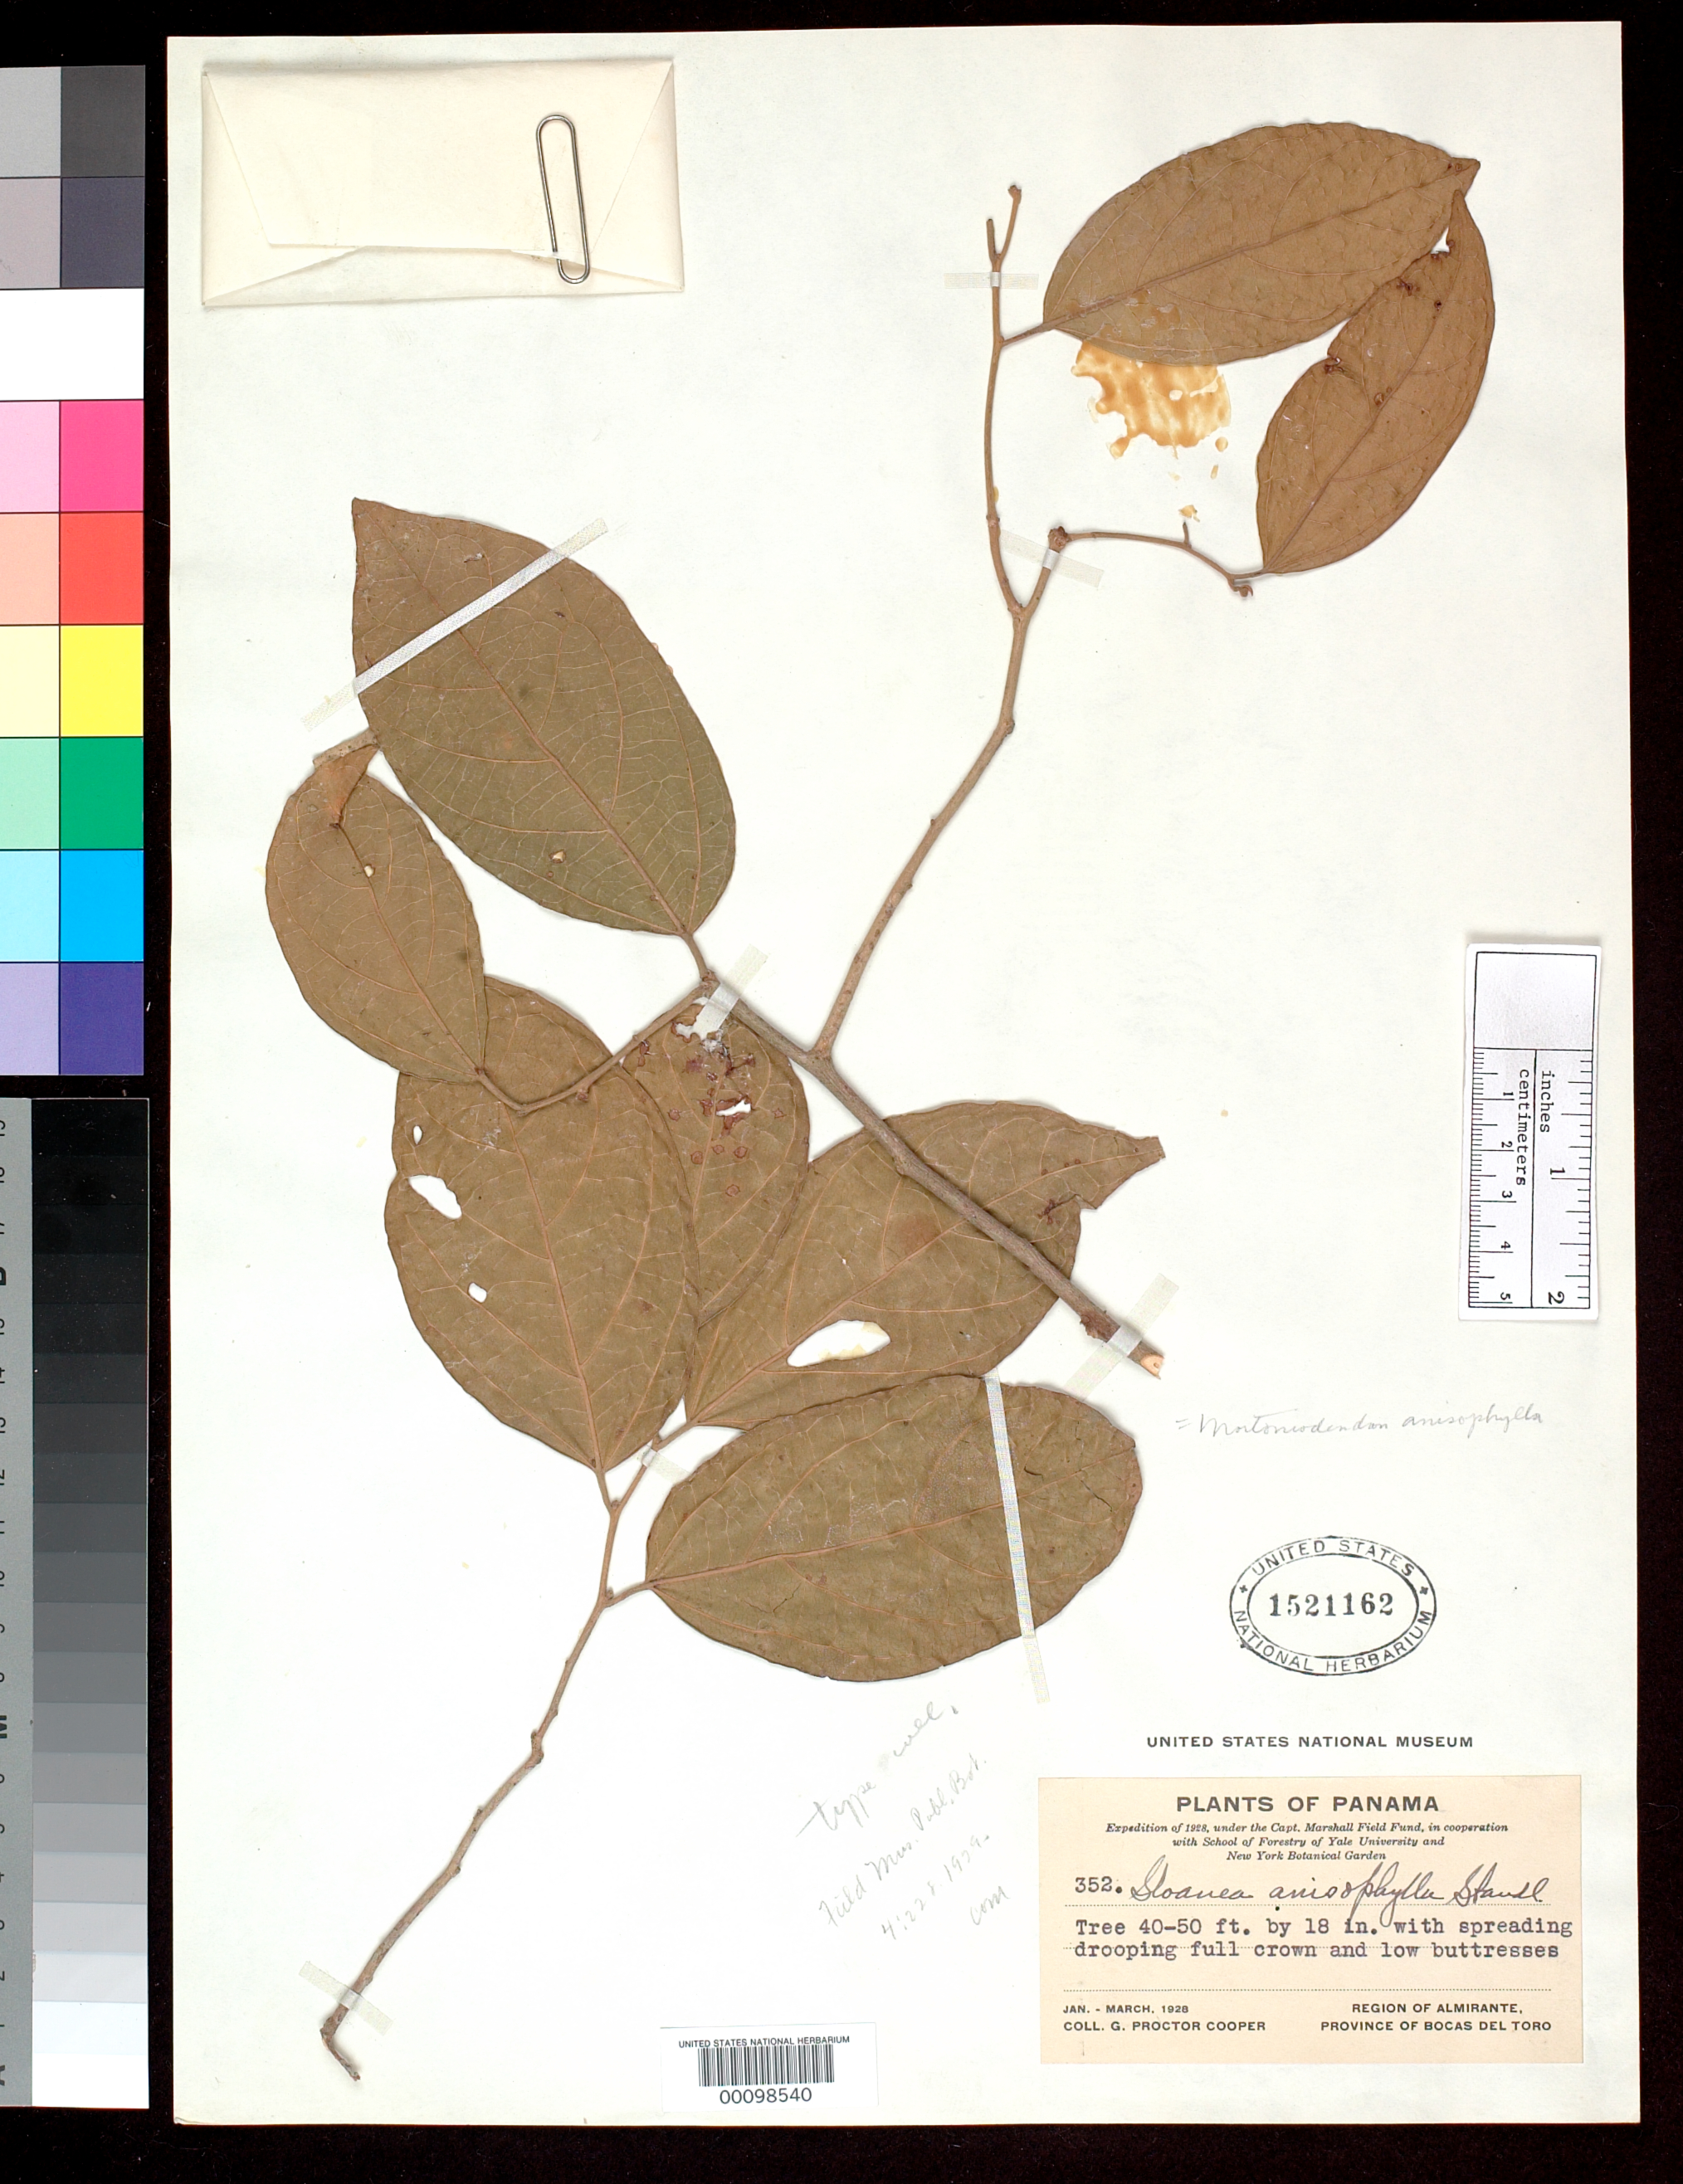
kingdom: Plantae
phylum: Tracheophyta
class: Magnoliopsida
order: Oxalidales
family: Elaeocarpaceae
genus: Sloanea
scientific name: Sloanea anisophylla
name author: Standl.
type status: Holotype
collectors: G. Cooper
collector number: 352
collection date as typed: Jan 1928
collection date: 1928-01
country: Panama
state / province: Bocas del Toro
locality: Almirante.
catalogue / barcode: US 1521162